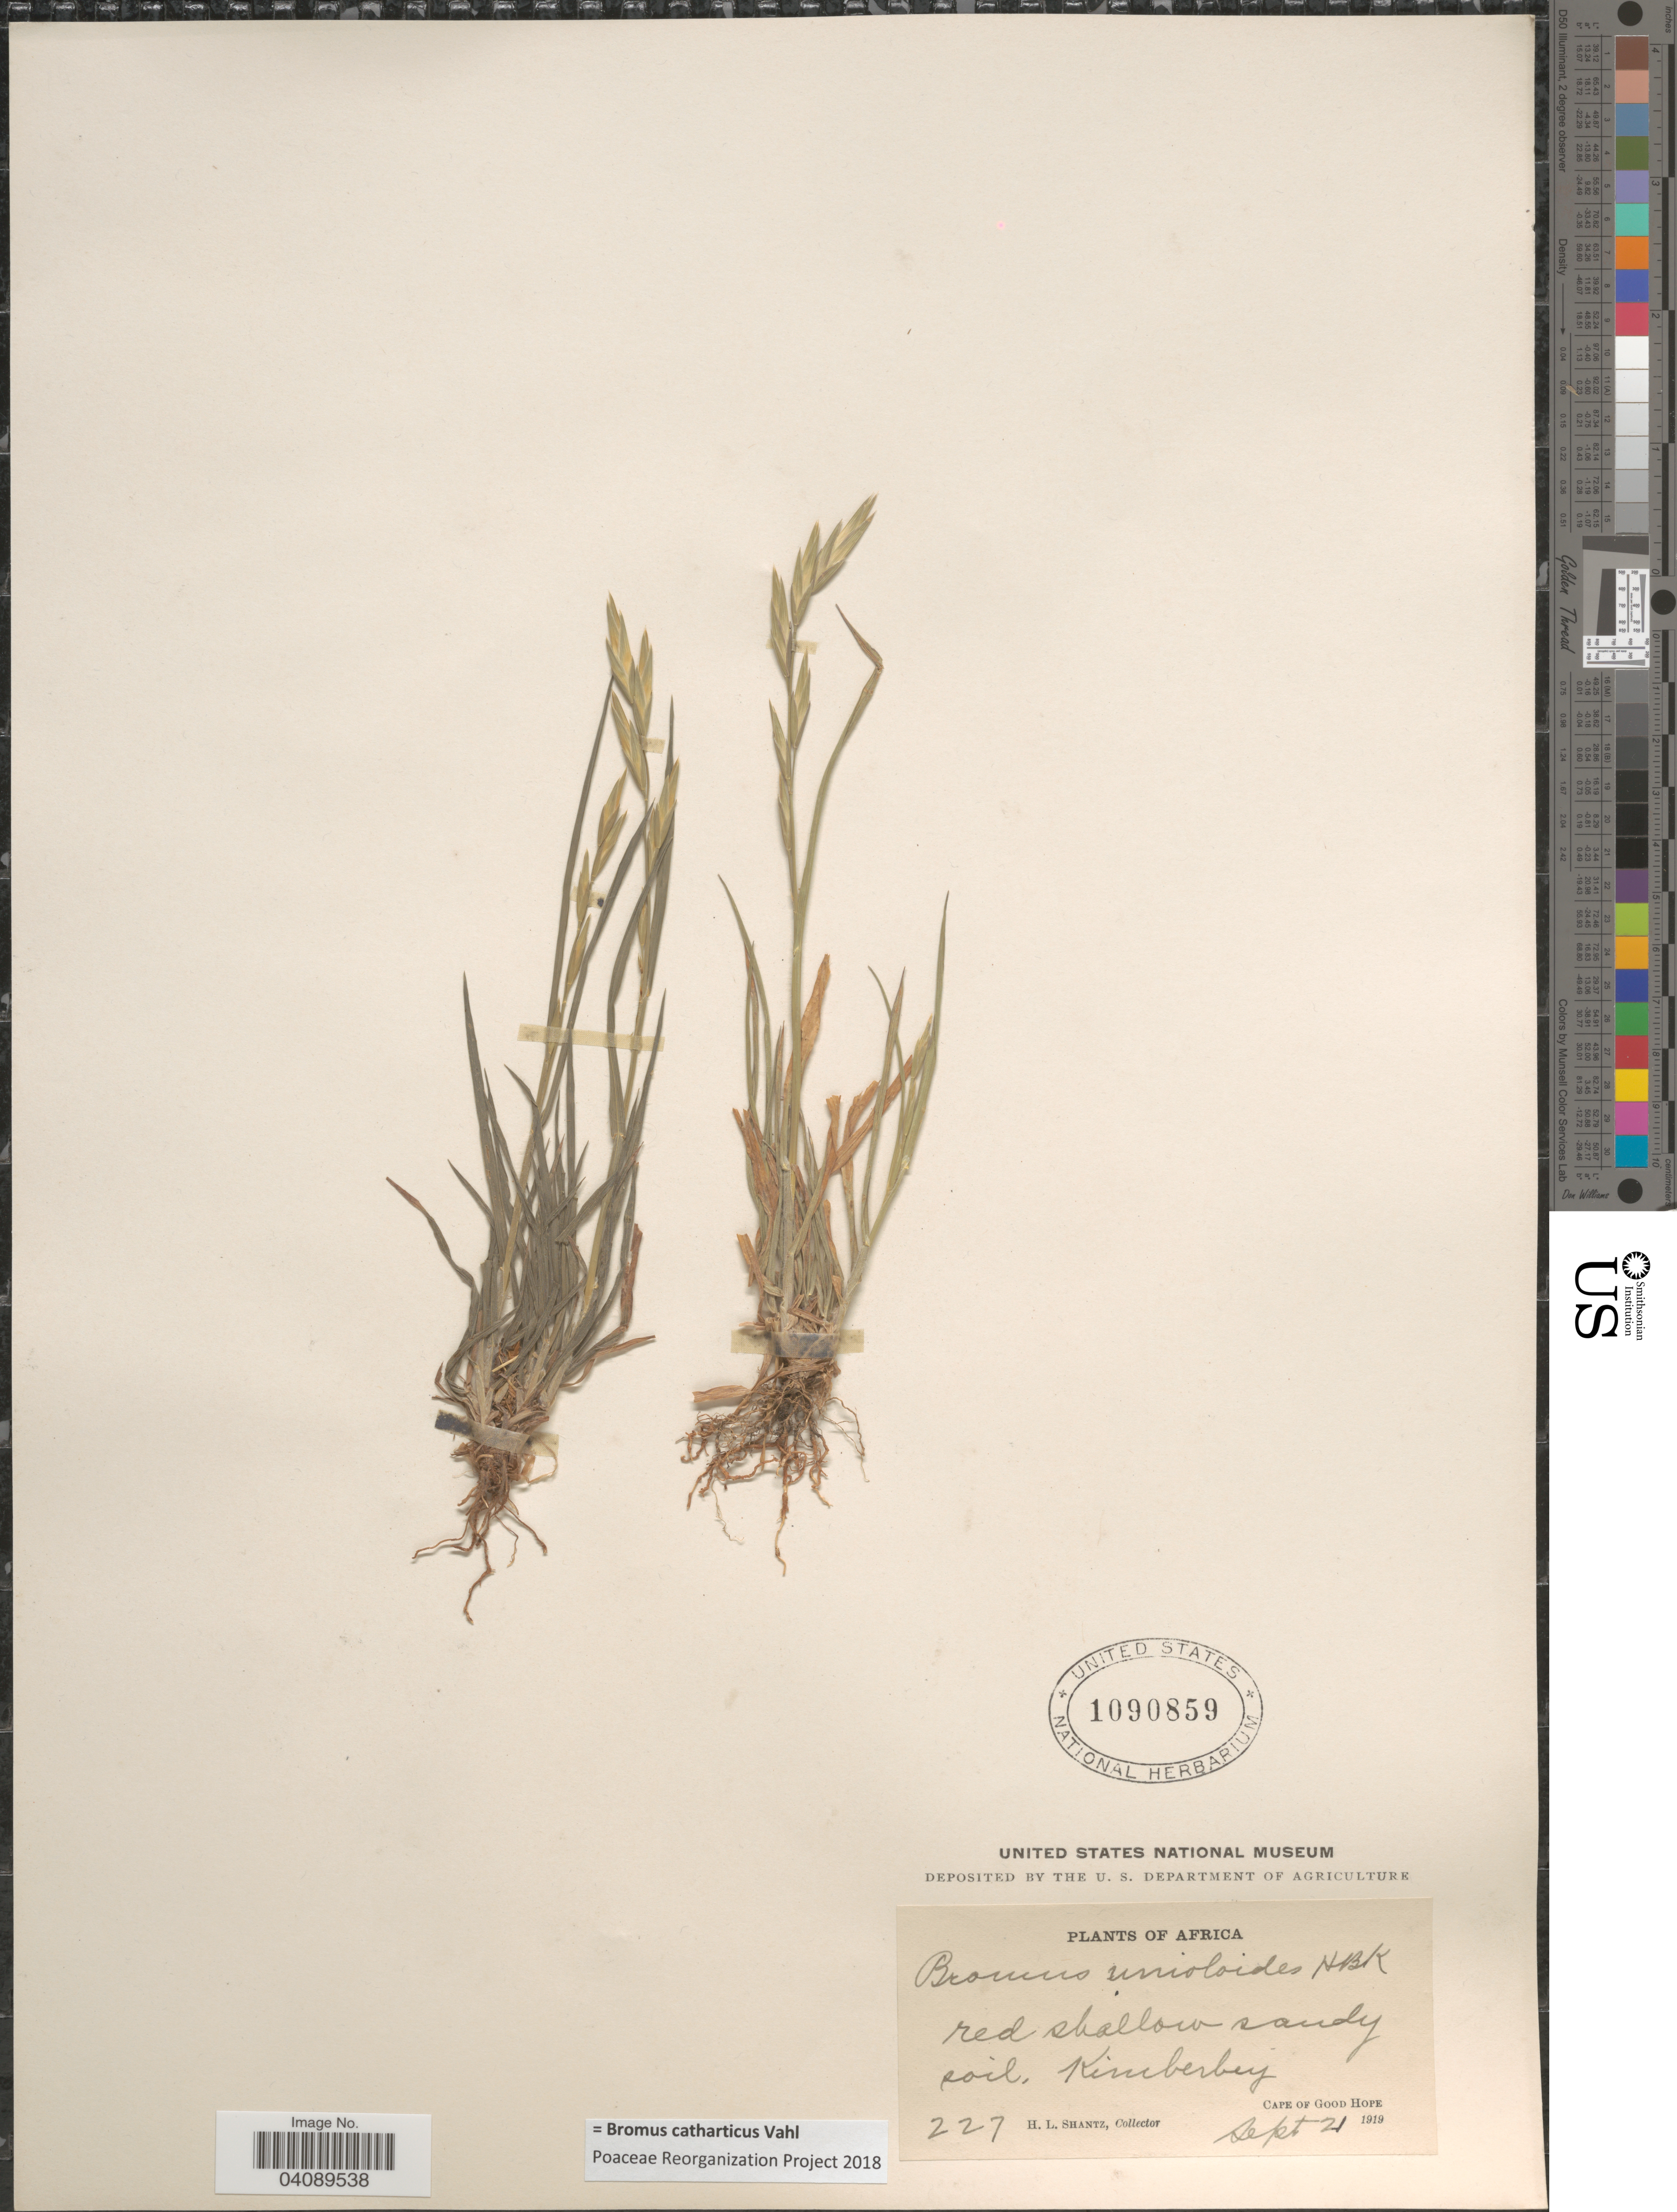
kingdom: Plantae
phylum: Tracheophyta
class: Liliopsida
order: Poales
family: Poaceae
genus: Bromus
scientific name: Bromus catharticus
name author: Vahl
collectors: H. Shantz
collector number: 227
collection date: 1919-09-21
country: South Africa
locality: Africa. Kimberley. Cape of Good Hope.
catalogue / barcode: US 1090859